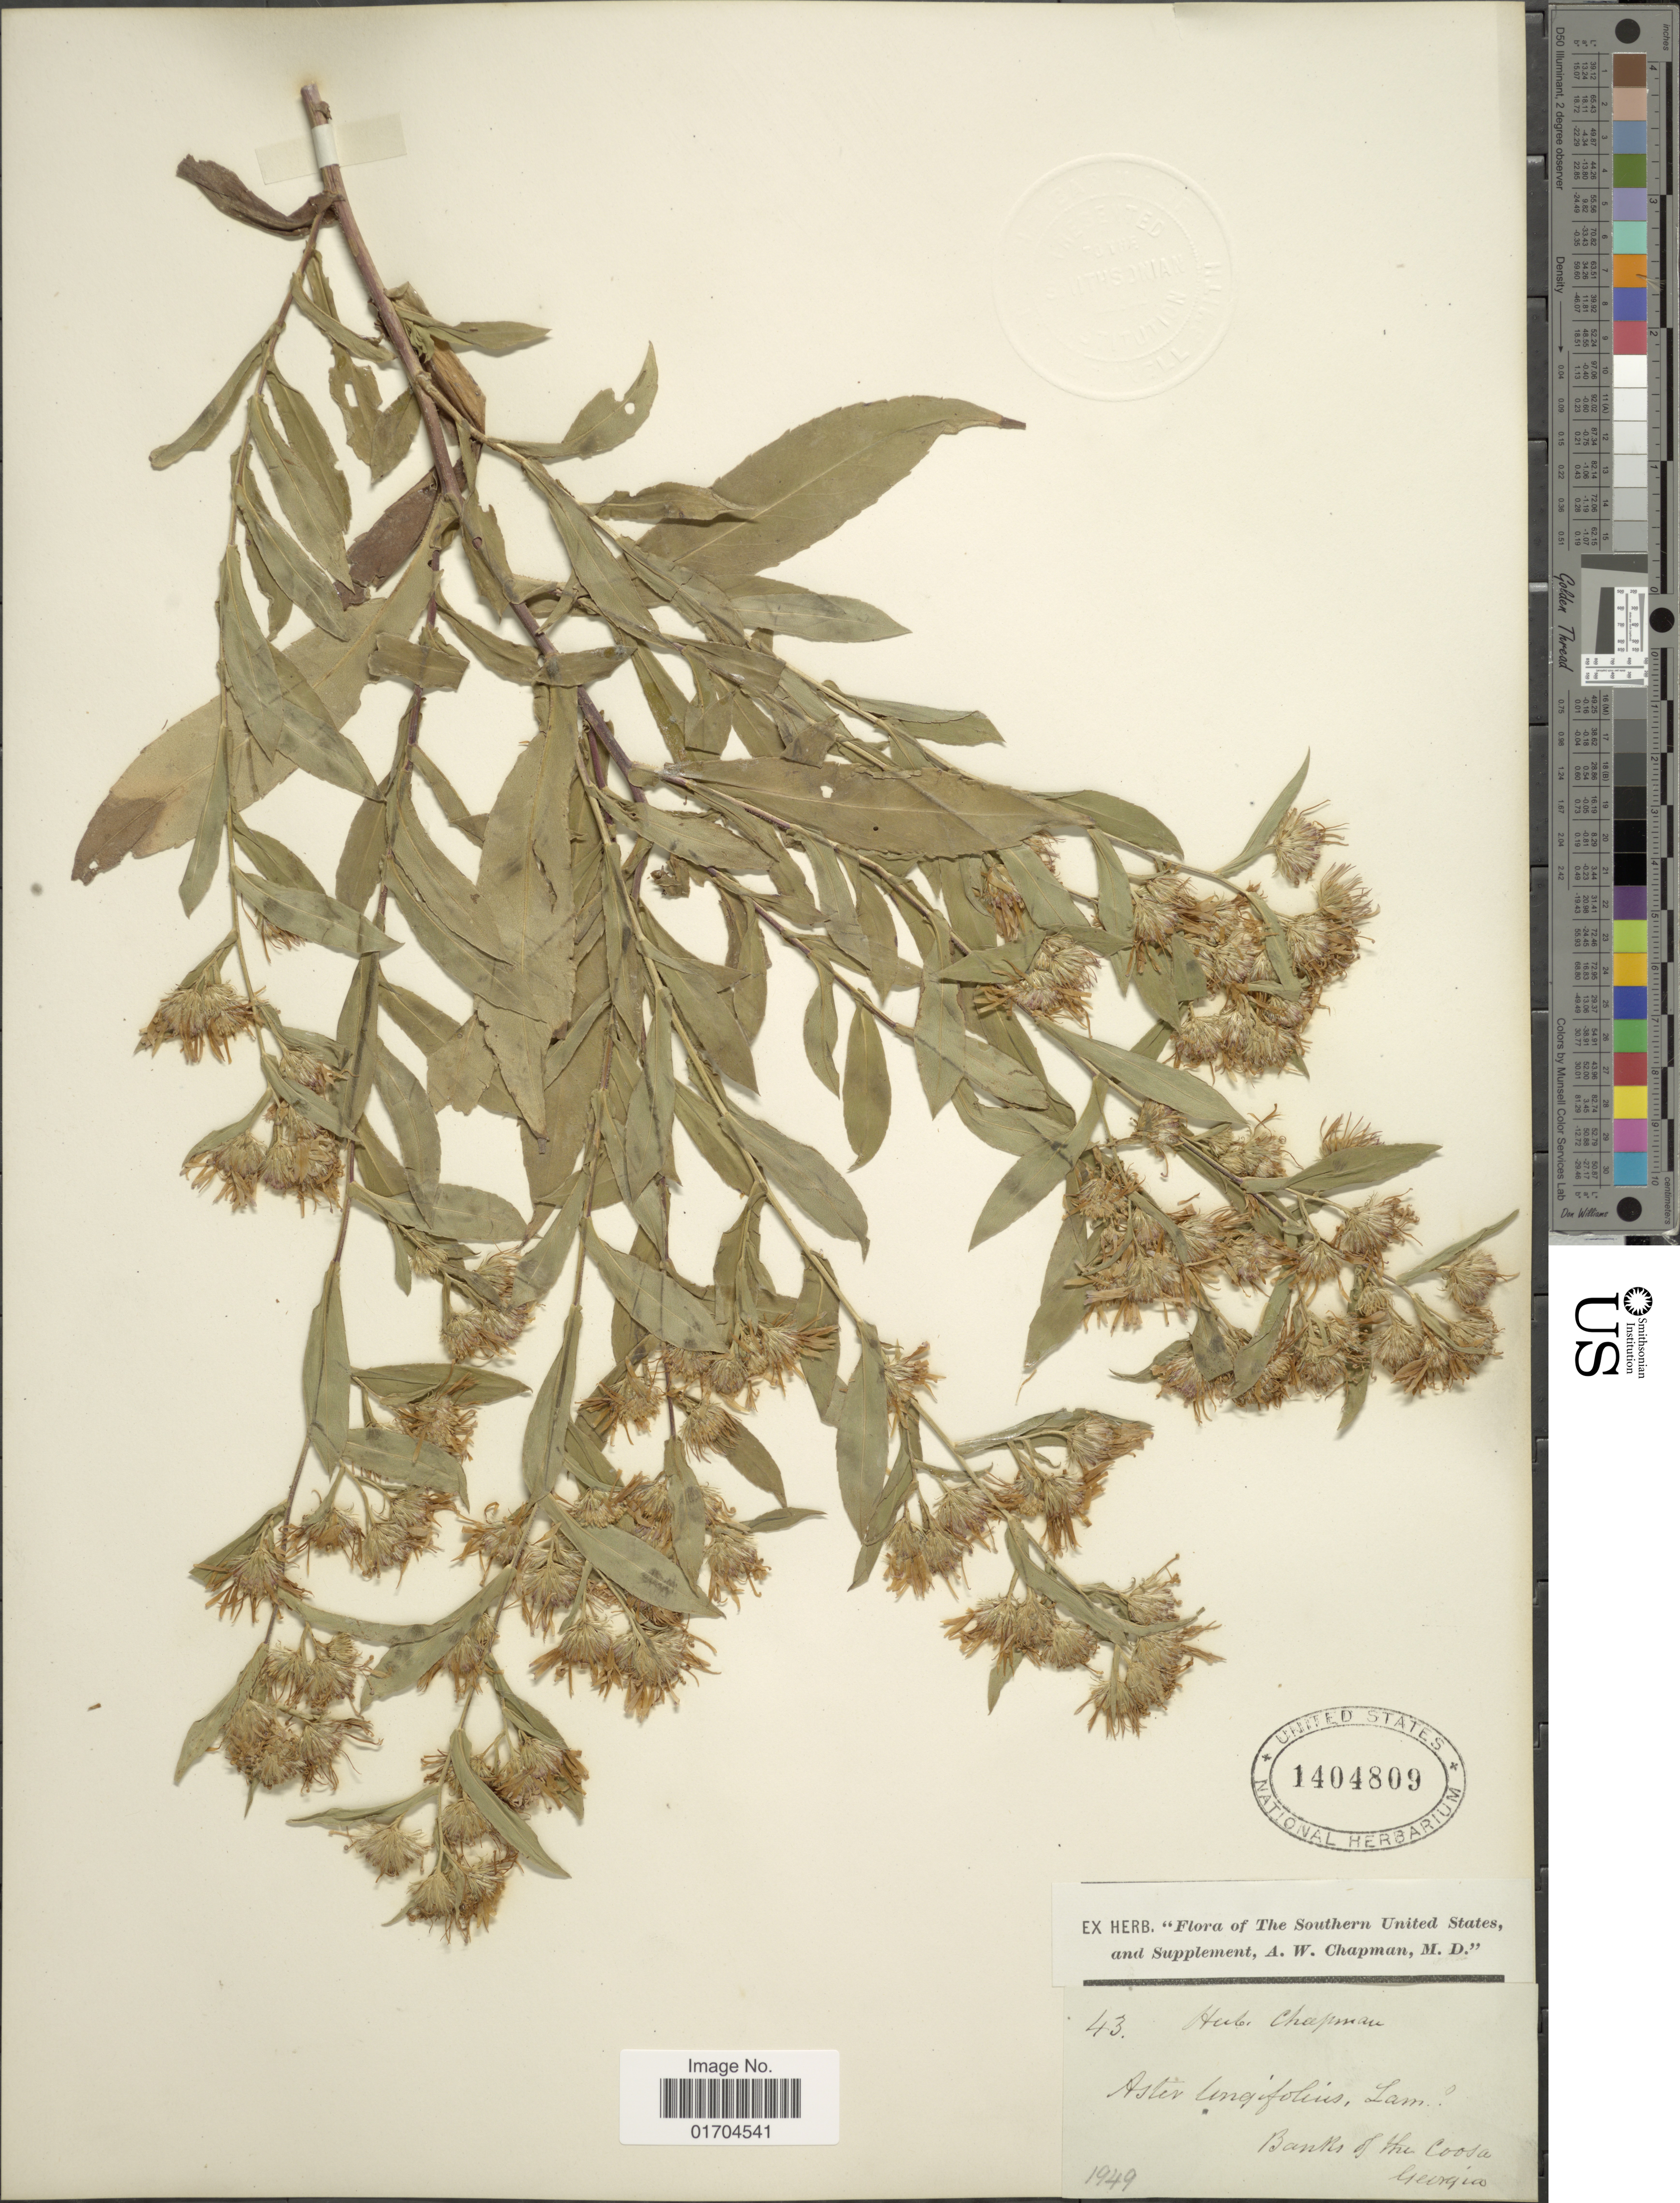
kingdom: Plantae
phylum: Tracheophyta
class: Magnoliopsida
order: Asterales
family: Asteraceae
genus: Symphyotrichum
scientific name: Symphyotrichum sp.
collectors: ex herb. A.W. Chapman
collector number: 43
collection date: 1949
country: United States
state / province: Georgia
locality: Southern United States, and Supplement, Banks of the Coosa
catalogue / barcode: US 1404809